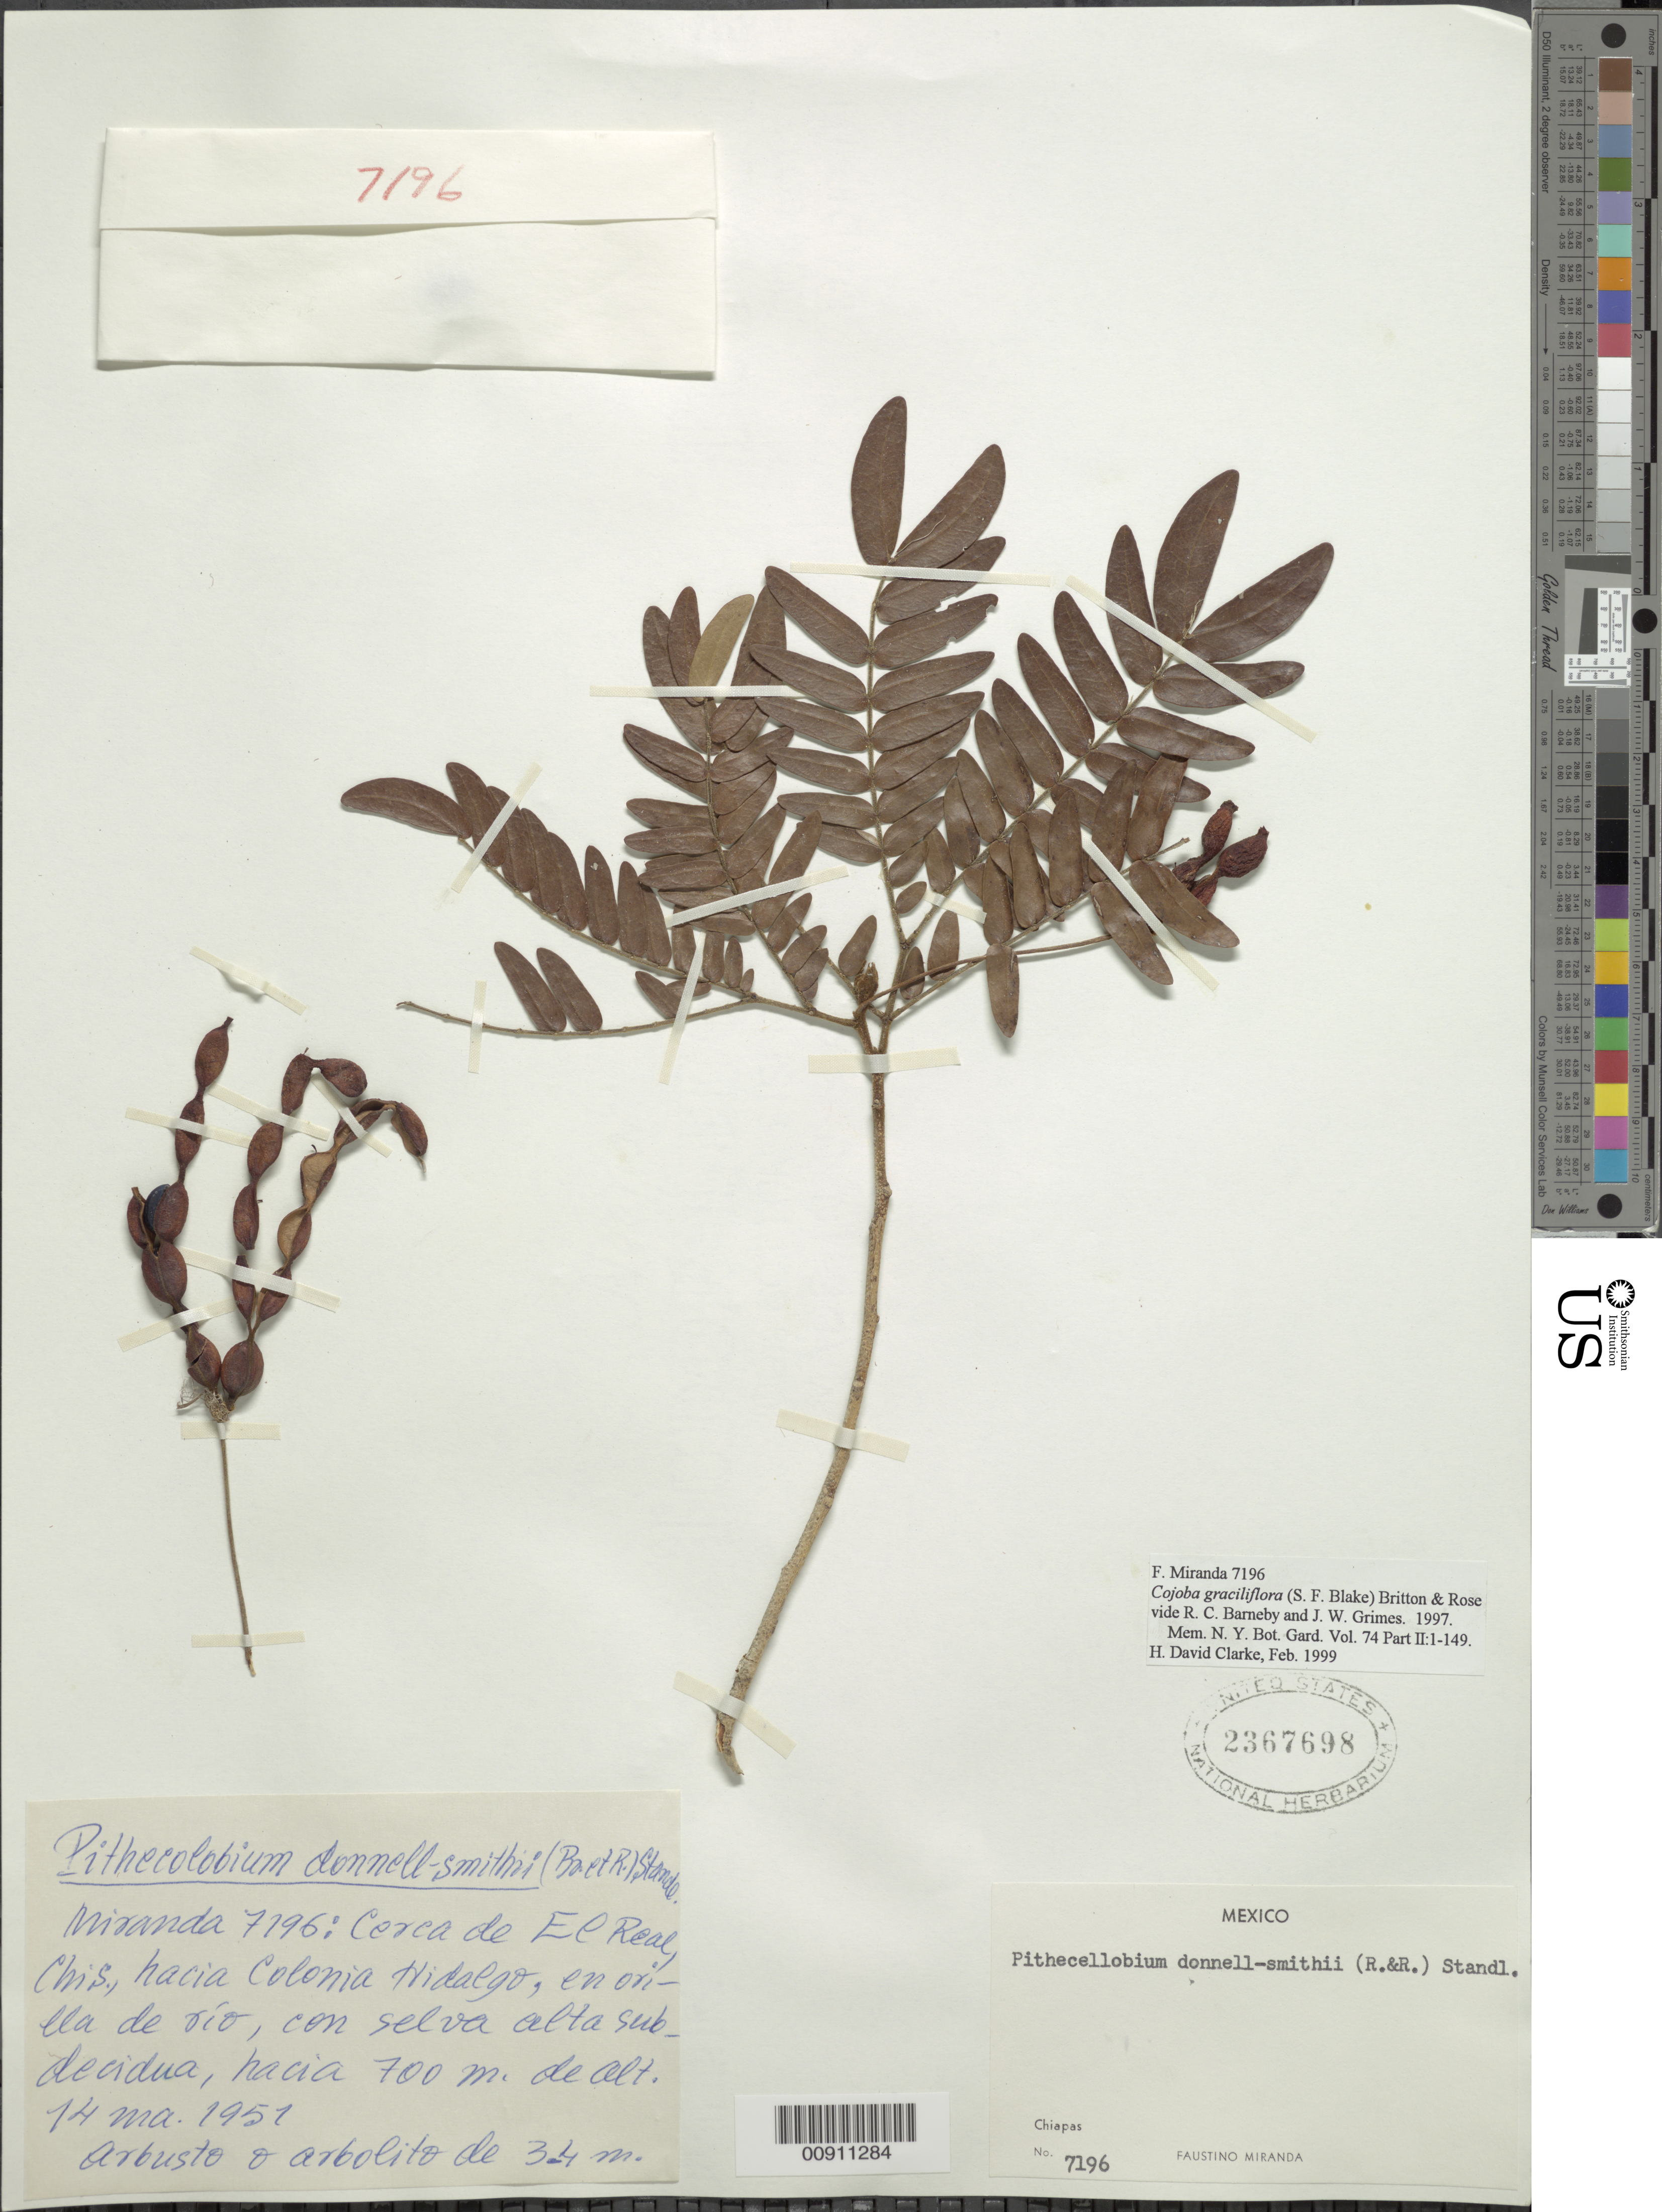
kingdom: Plantae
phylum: Tracheophyta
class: Magnoliopsida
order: Fabales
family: Fabaceae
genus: Cojoba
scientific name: Cojoba graciliflora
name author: (S.F. Blake) Britton & Rose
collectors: Miranda G., F.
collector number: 7196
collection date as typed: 14 Mar 1951 or 14 May 1951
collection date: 1951-03-14 or 1951-05-14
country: Mexico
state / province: Chiapas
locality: Cerca de El Real, Chiapas, hacia Colonia Hidalgo.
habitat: En orilla de río, con selva alta subdecidua.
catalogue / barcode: US 2367698